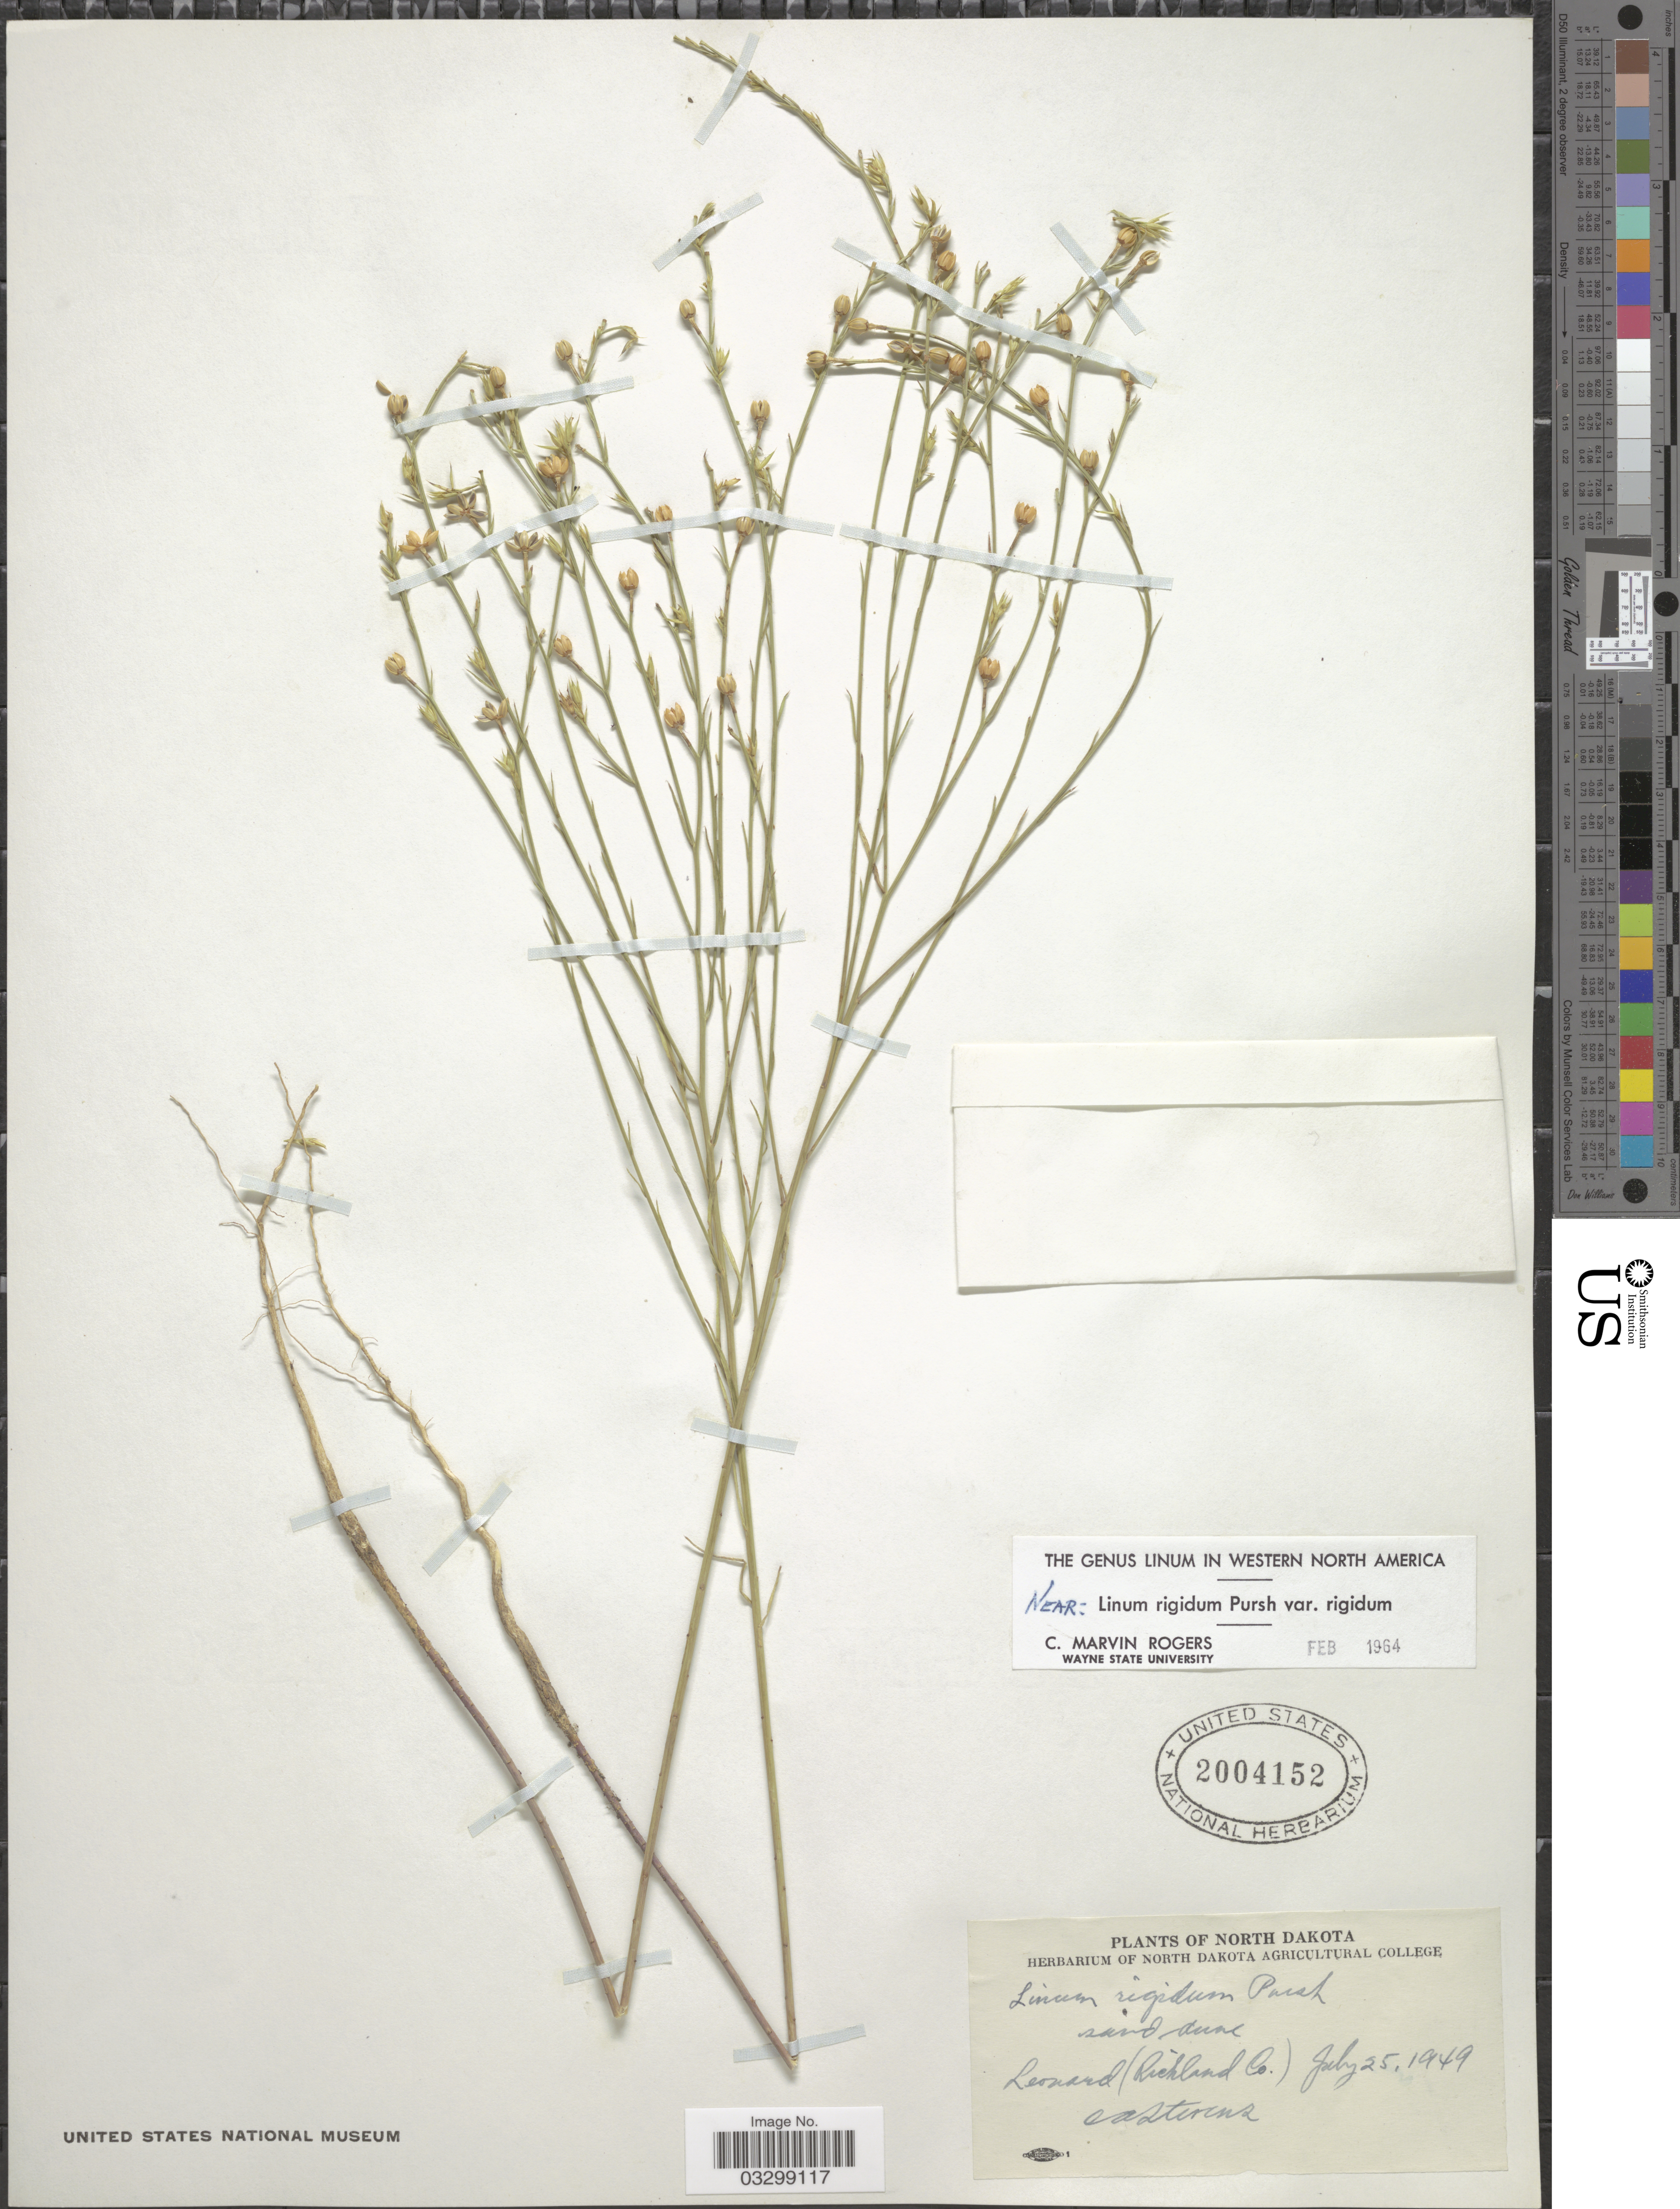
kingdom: Plantae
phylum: Tracheophyta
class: Magnoliopsida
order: Malpighiales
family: Linaceae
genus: Linum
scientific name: Linum rigidum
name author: Pursh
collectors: O. A. Stevens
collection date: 1949-07-25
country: United States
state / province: North Dakota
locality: Leonard (Richland Co.).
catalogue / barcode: US 2004152